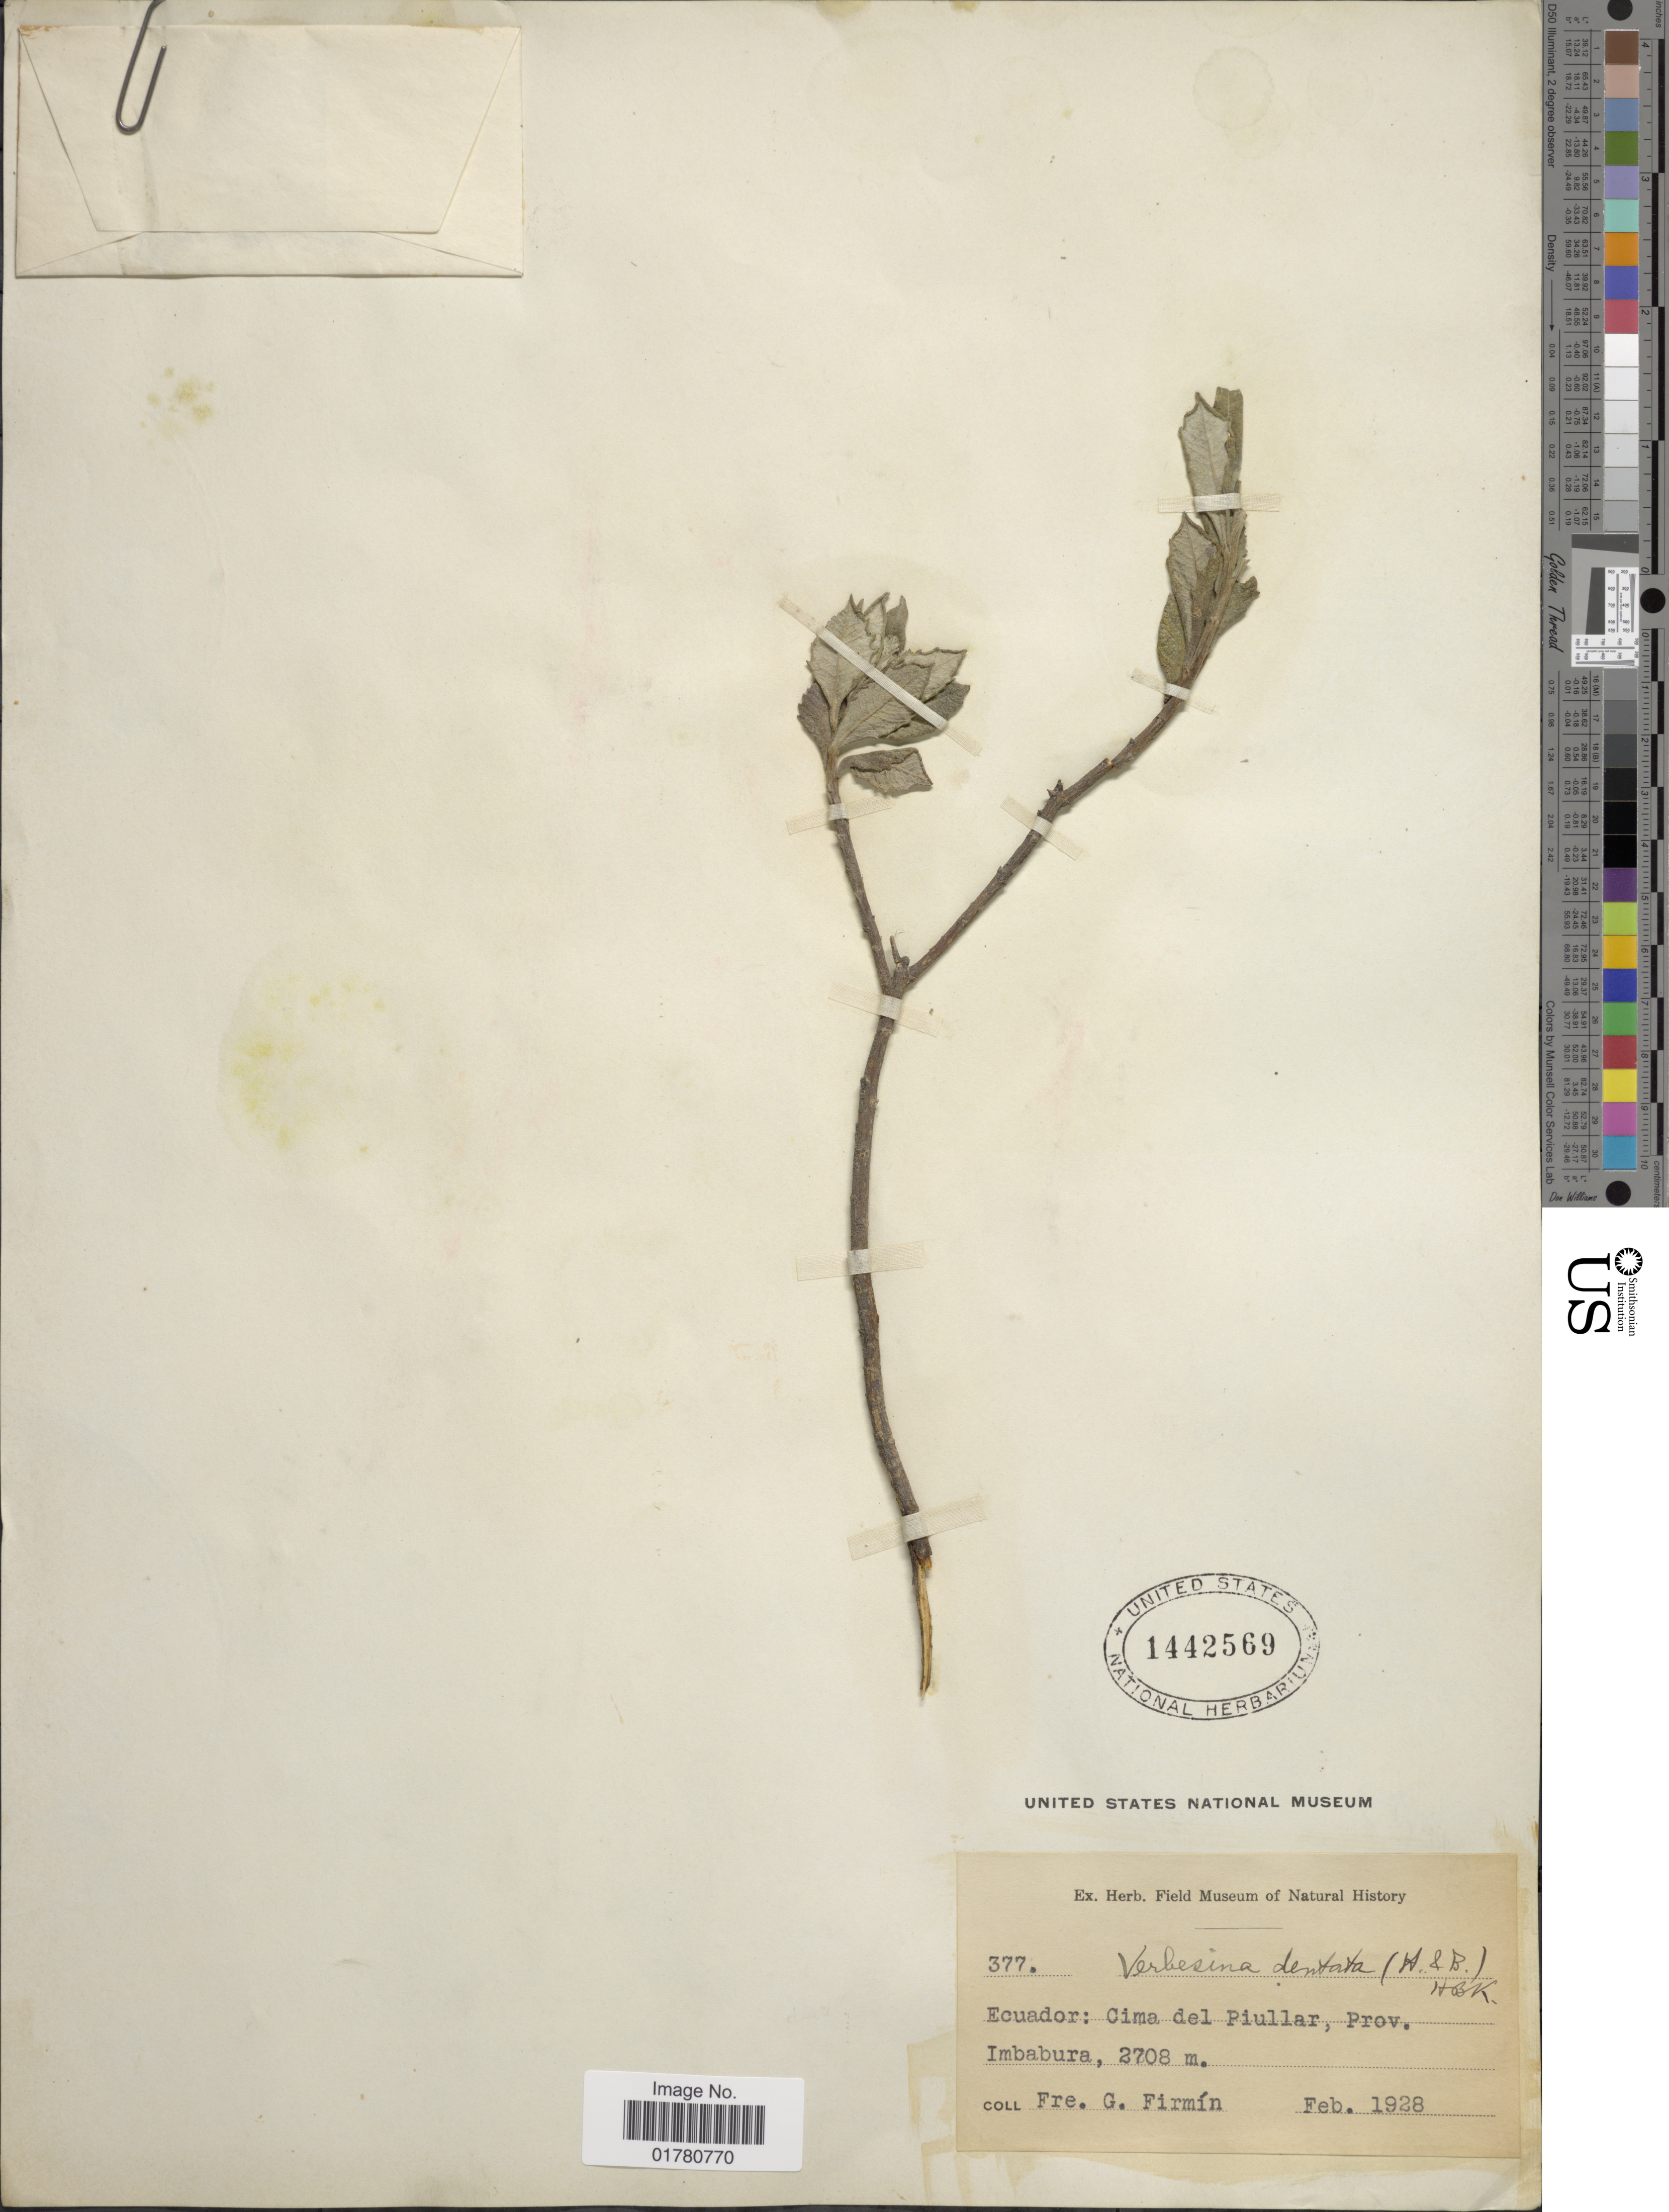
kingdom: Plantae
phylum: Tracheophyta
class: Magnoliopsida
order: Asterales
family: Asteraceae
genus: Verbesina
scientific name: Verbesina dentata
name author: Kunth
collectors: F. Firmin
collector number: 377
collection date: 1928-02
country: Ecuador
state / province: Imbabura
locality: Cima del Piullar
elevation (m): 2708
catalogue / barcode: US 1442569